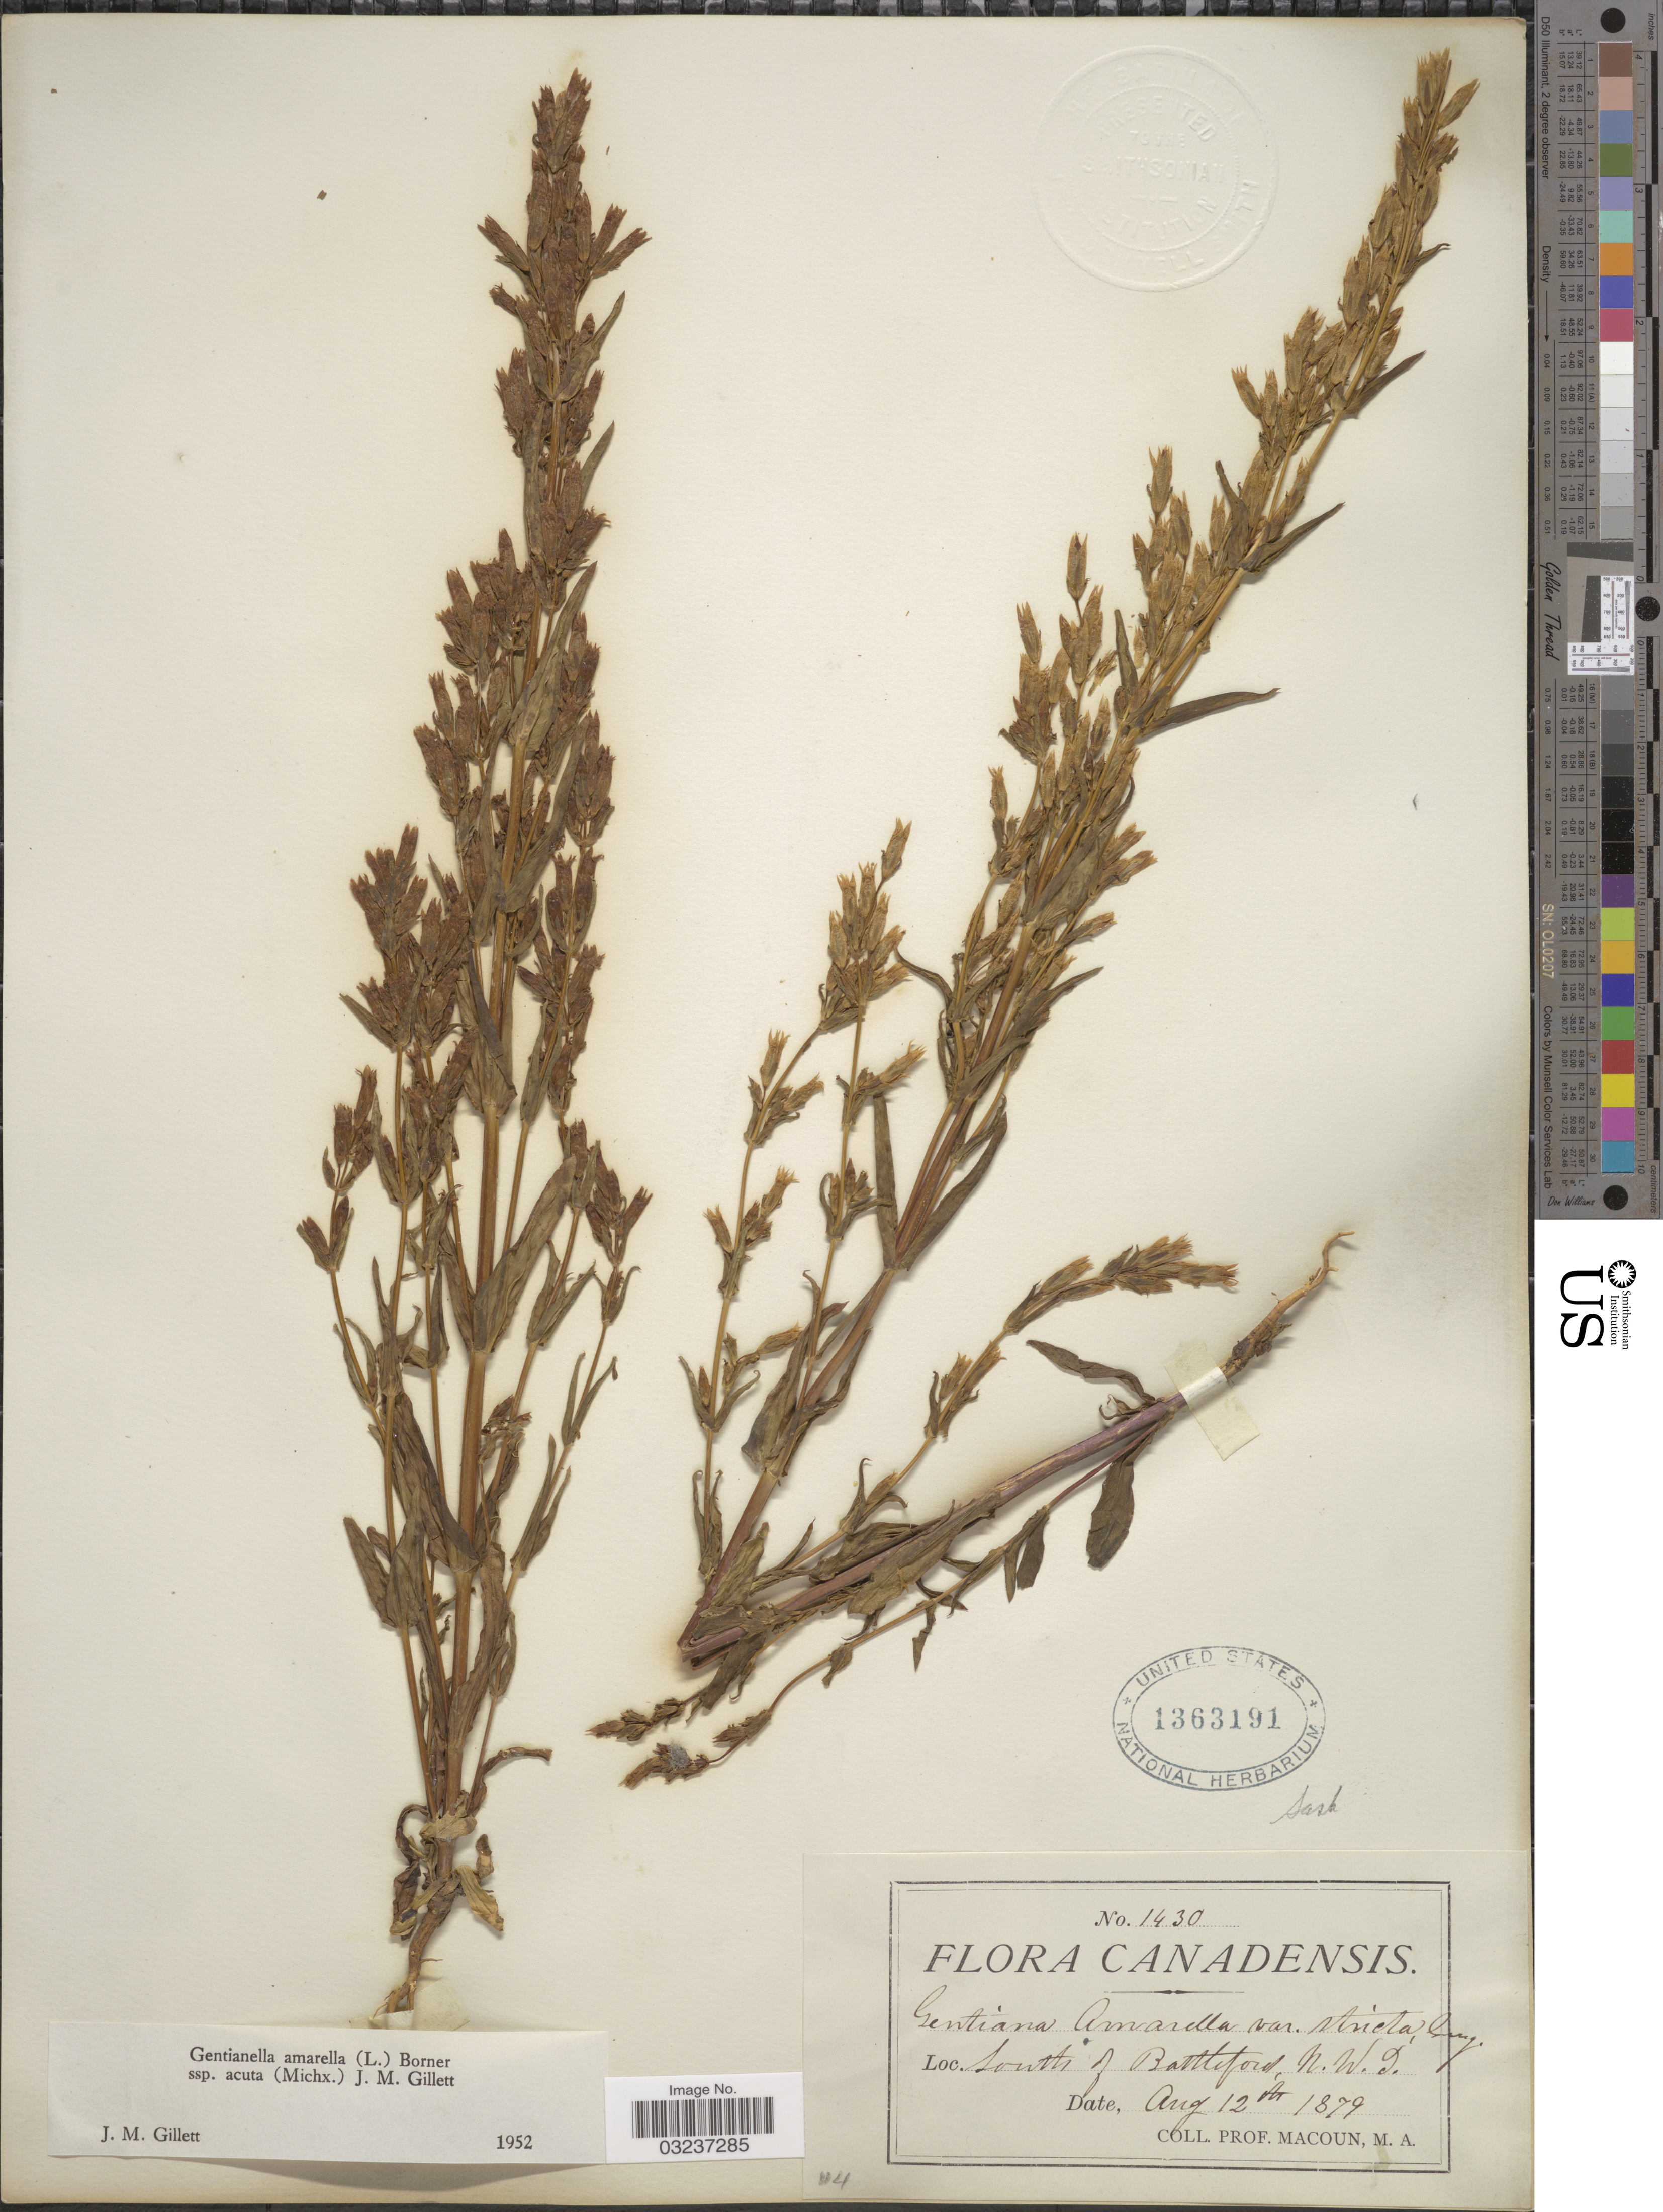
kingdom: Plantae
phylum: Tracheophyta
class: Magnoliopsida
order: Gentianales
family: Gentianaceae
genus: Gentianella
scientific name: Gentianella amarella subsp. acuta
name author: (Michx.) J.M. Gillett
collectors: Prof. Macoun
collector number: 1430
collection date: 1879-08-12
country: Canada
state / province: Northwest Territories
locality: South of Battleford, N.W. T.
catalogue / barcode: US 1363191